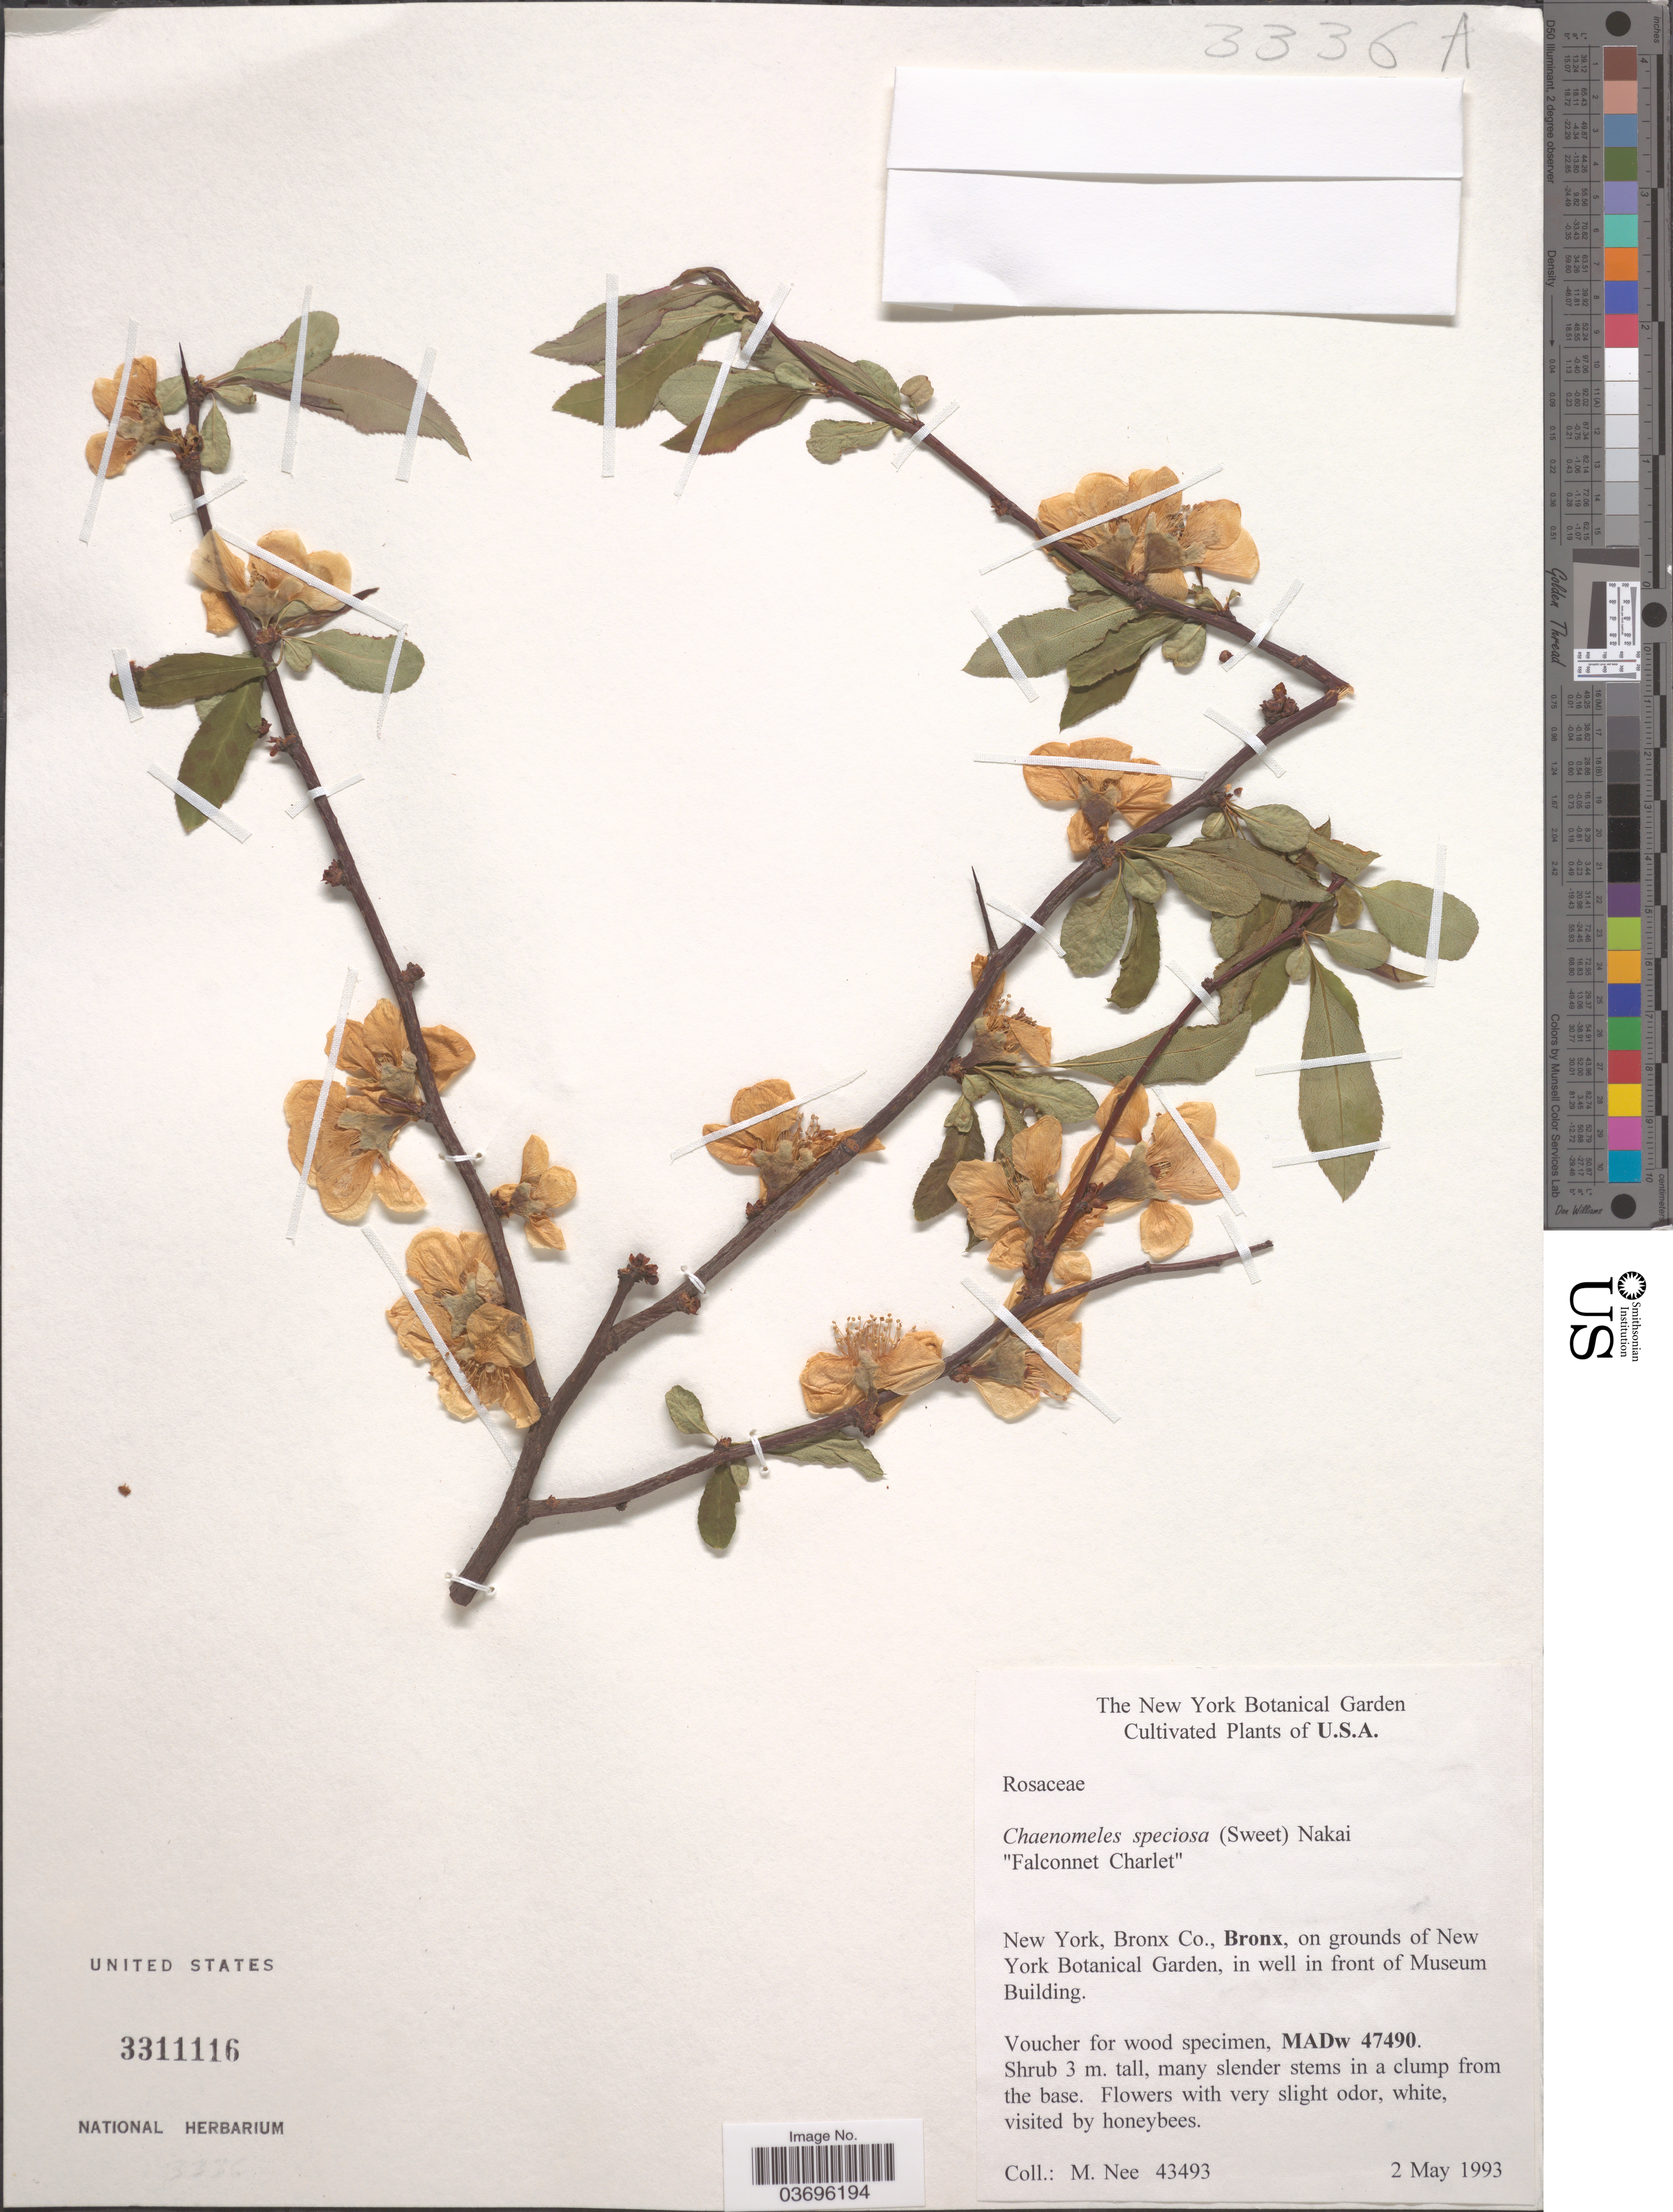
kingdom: Plantae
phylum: Tracheophyta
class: Magnoliopsida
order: Rosales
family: Rosaceae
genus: Chaenomeles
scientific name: Chaenomeles speciosa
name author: (Sweet) Nakai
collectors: M. Nee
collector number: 43493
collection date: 1993-05-02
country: United States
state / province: New York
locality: Bronx Co., Bronx, on grounds of New York Botanical Garden, in well in front of Museum Building.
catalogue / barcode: US 3311116